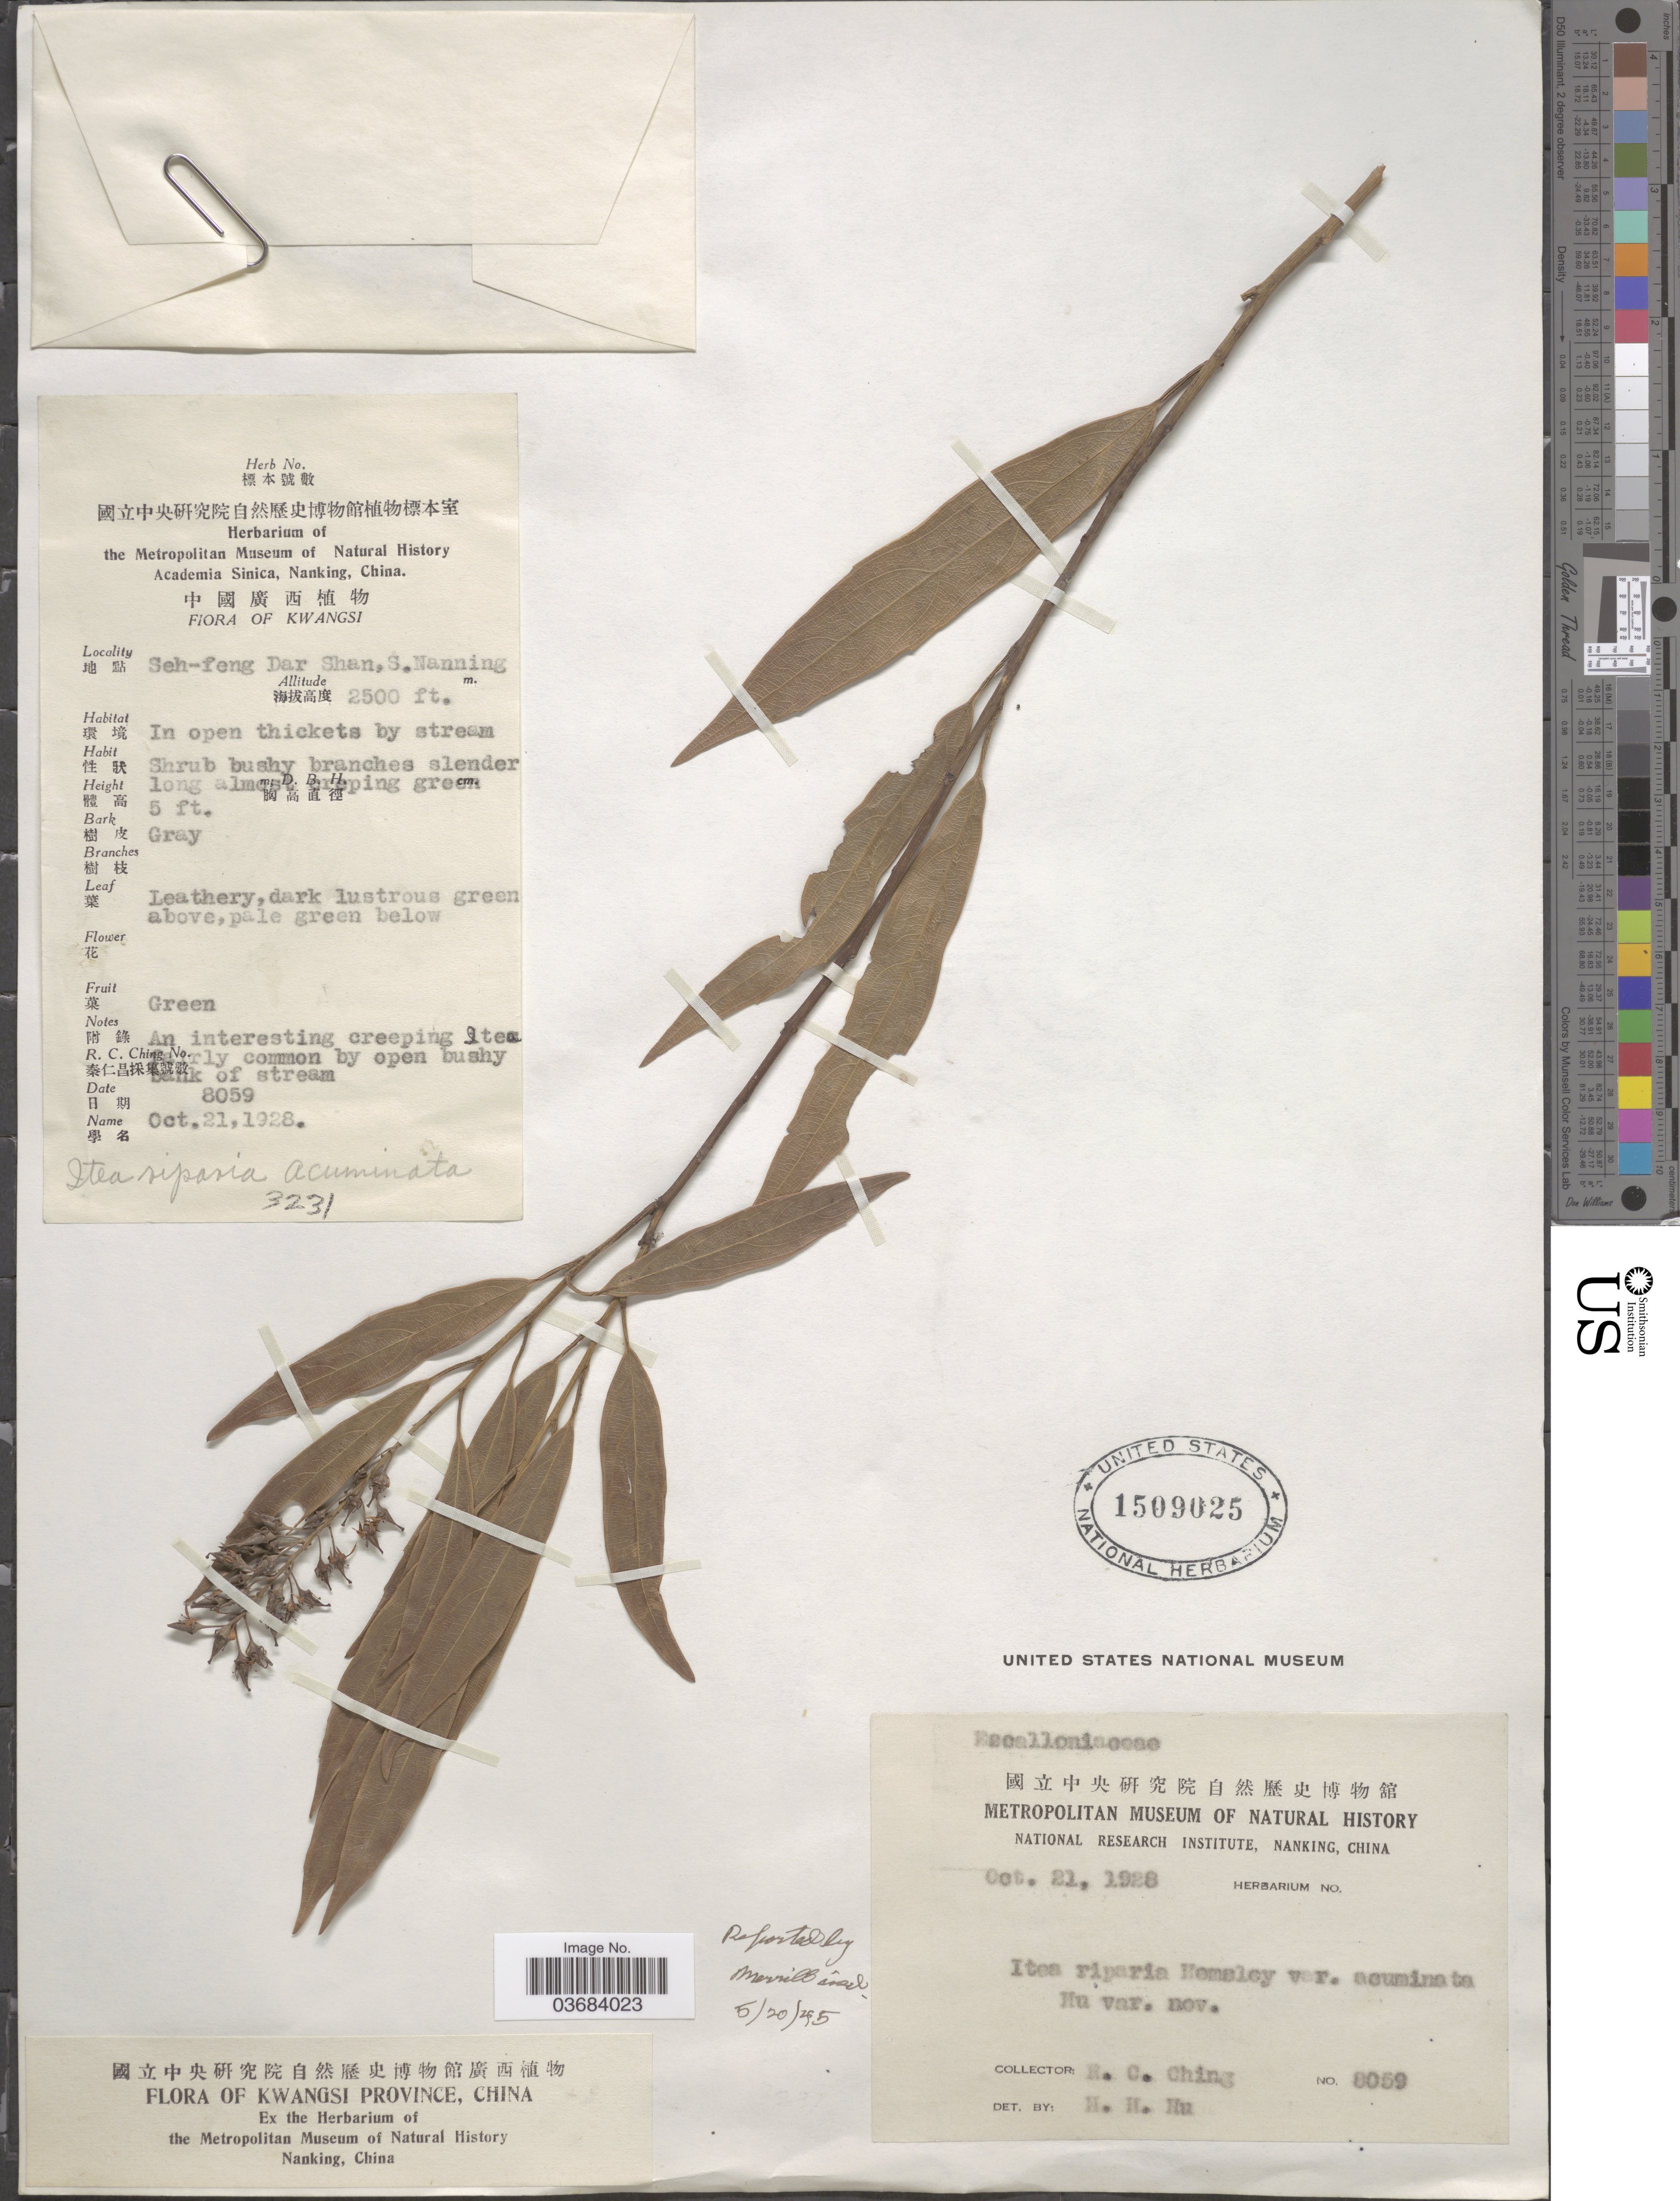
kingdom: Plantae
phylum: Tracheophyta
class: Magnoliopsida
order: Saxifragales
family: Iteaceae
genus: Itea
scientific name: Itea sp.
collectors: R. C. Ching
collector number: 8059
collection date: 1928-10-21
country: China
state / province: Guangxi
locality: Kwangsi Province. Seh-feng Dar Shan, S.Nanning.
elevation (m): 762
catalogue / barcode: US 1509025